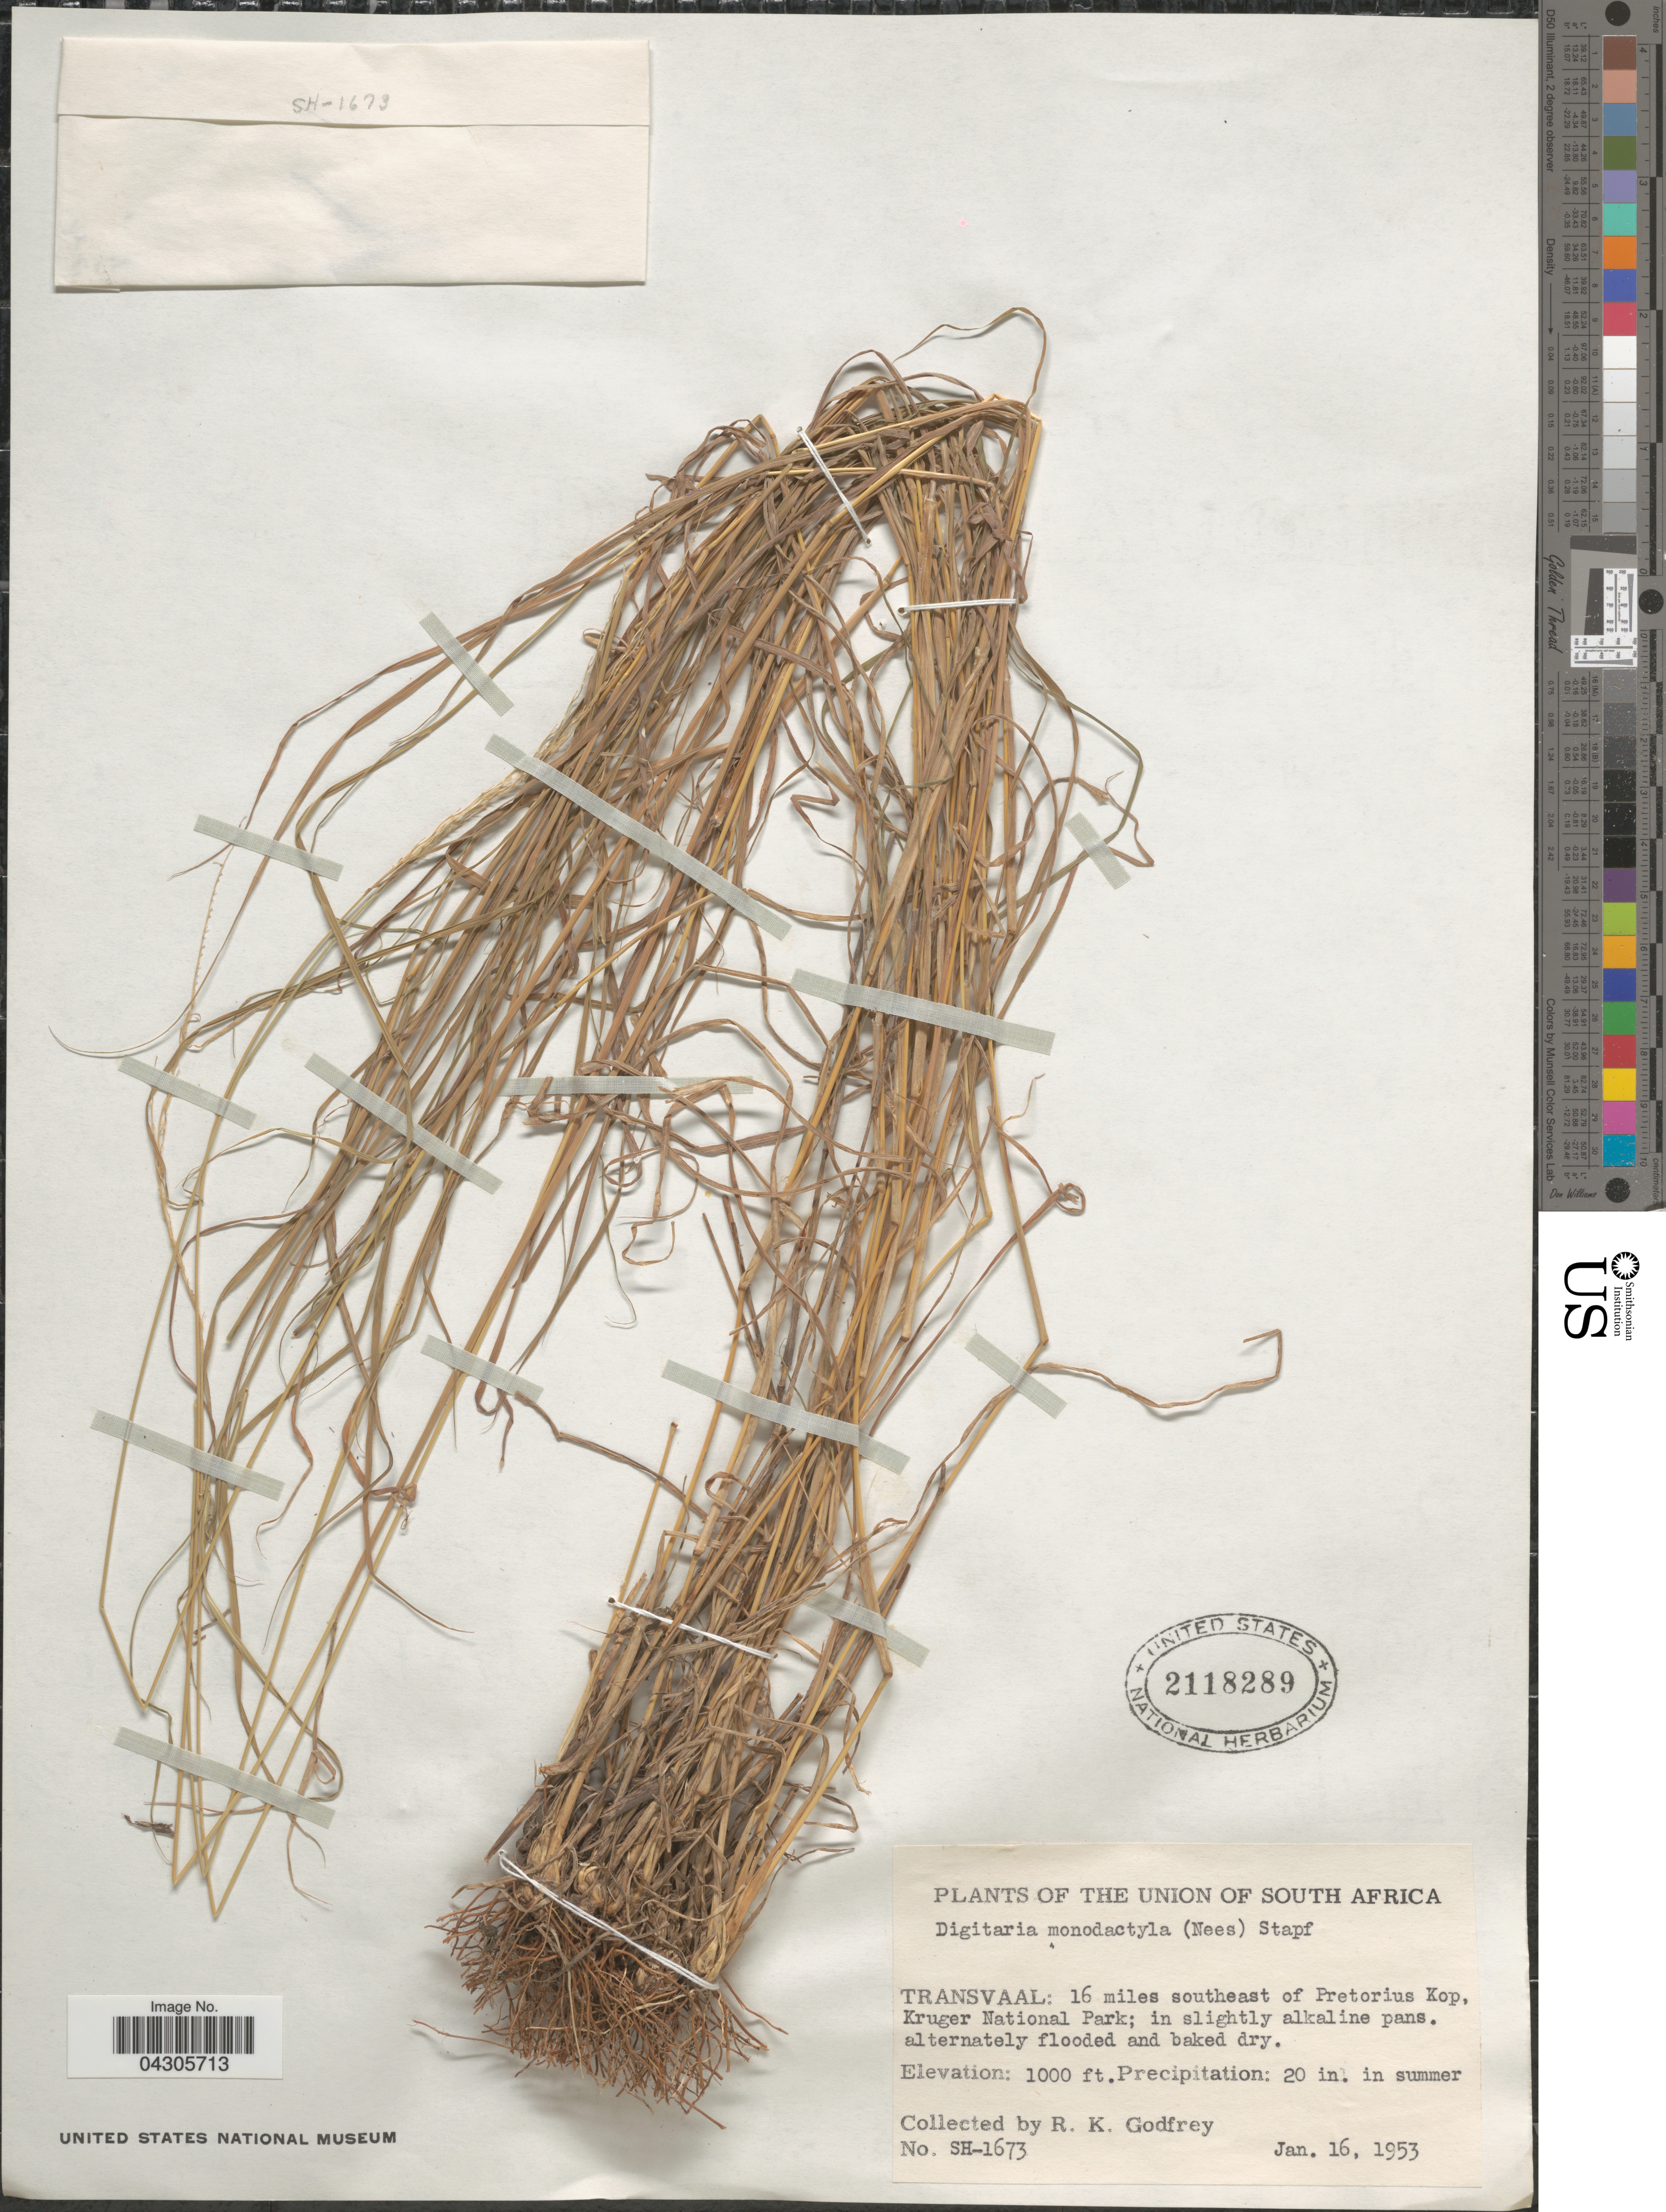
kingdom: Plantae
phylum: Tracheophyta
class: Liliopsida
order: Poales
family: Poaceae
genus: Digitaria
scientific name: Digitaria monodactyla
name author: (Nees) Stapf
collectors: R. K. Godfrey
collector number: SH-1673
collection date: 1953-01-16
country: South Africa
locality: The Union Of South Africa. Transvaal: 16 miles southeast of Pretorius Kop, Kruger National Park.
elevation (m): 305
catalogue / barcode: US 2118289